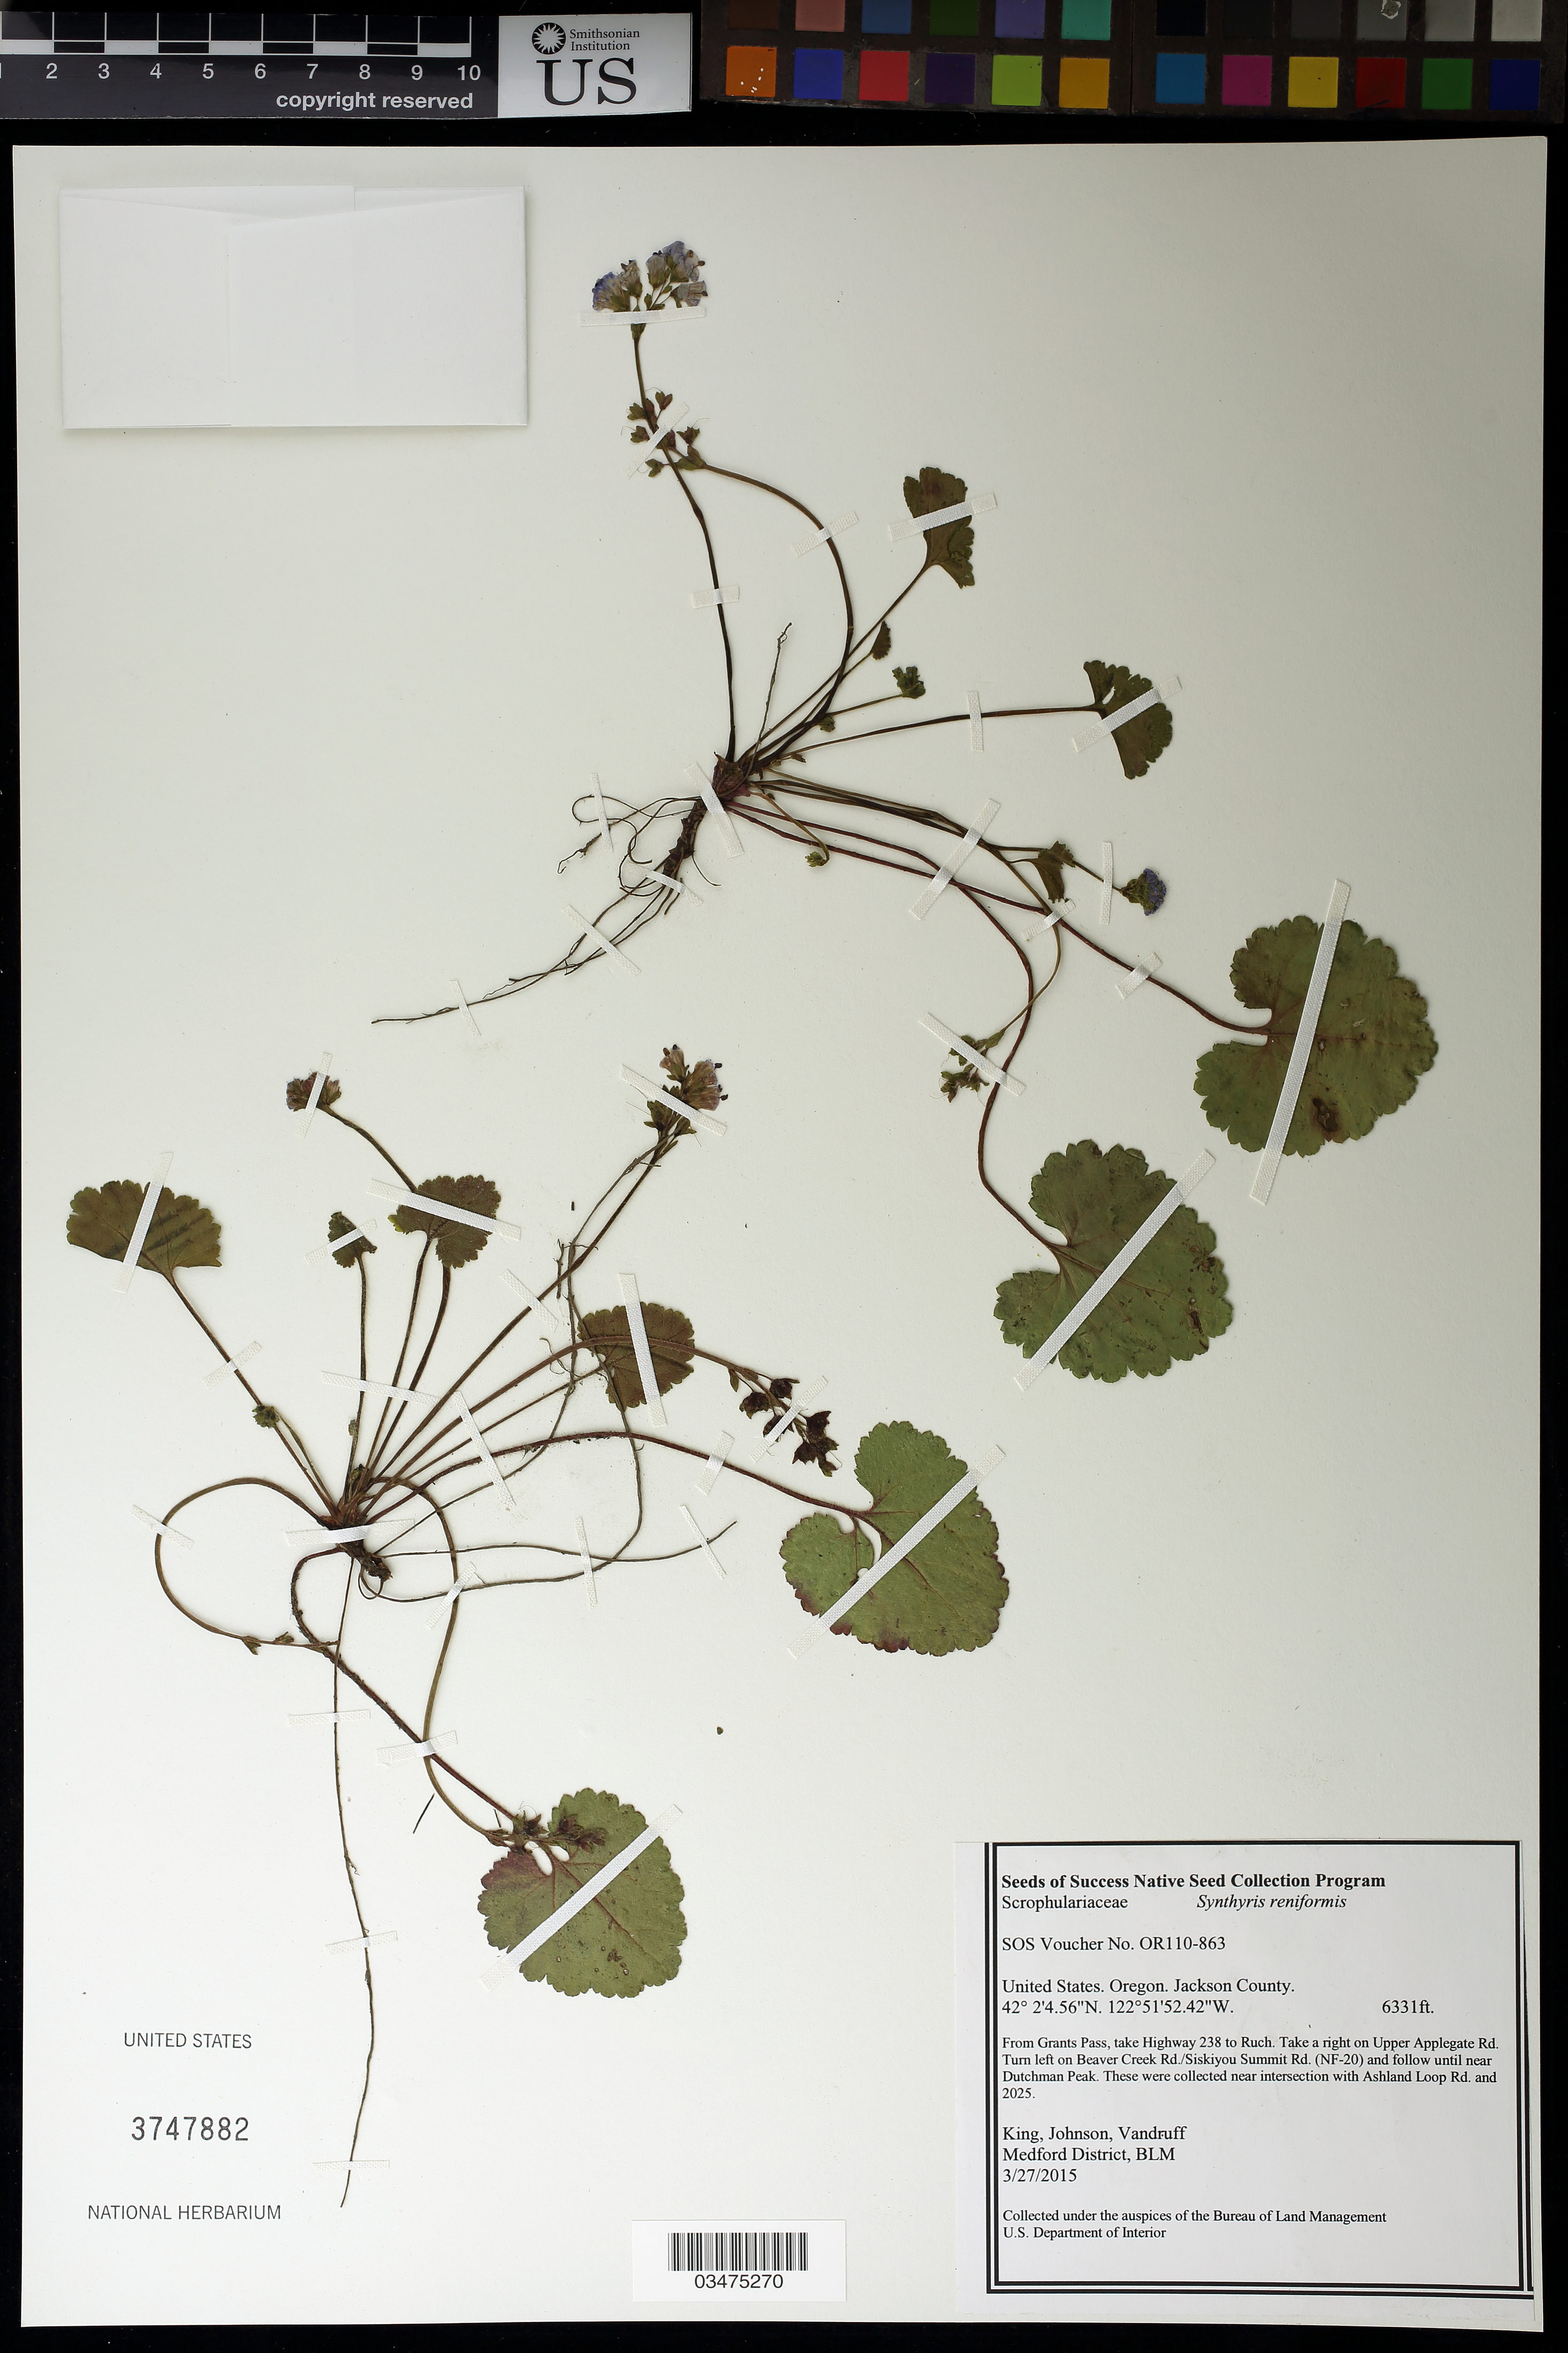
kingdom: Plantae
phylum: Tracheophyta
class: Magnoliopsida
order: Lamiales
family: Plantaginaceae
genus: Synthyris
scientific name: Synthyris reniformis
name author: Benth.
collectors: King, --, -- Johnson & -. Vandruff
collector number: OR110-863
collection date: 2015-03-27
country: United States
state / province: Oregon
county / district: Jackson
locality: Near Dutchman Peak, near intersection with Ashland Loop Rd and 2025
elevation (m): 1930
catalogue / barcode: US 3747882